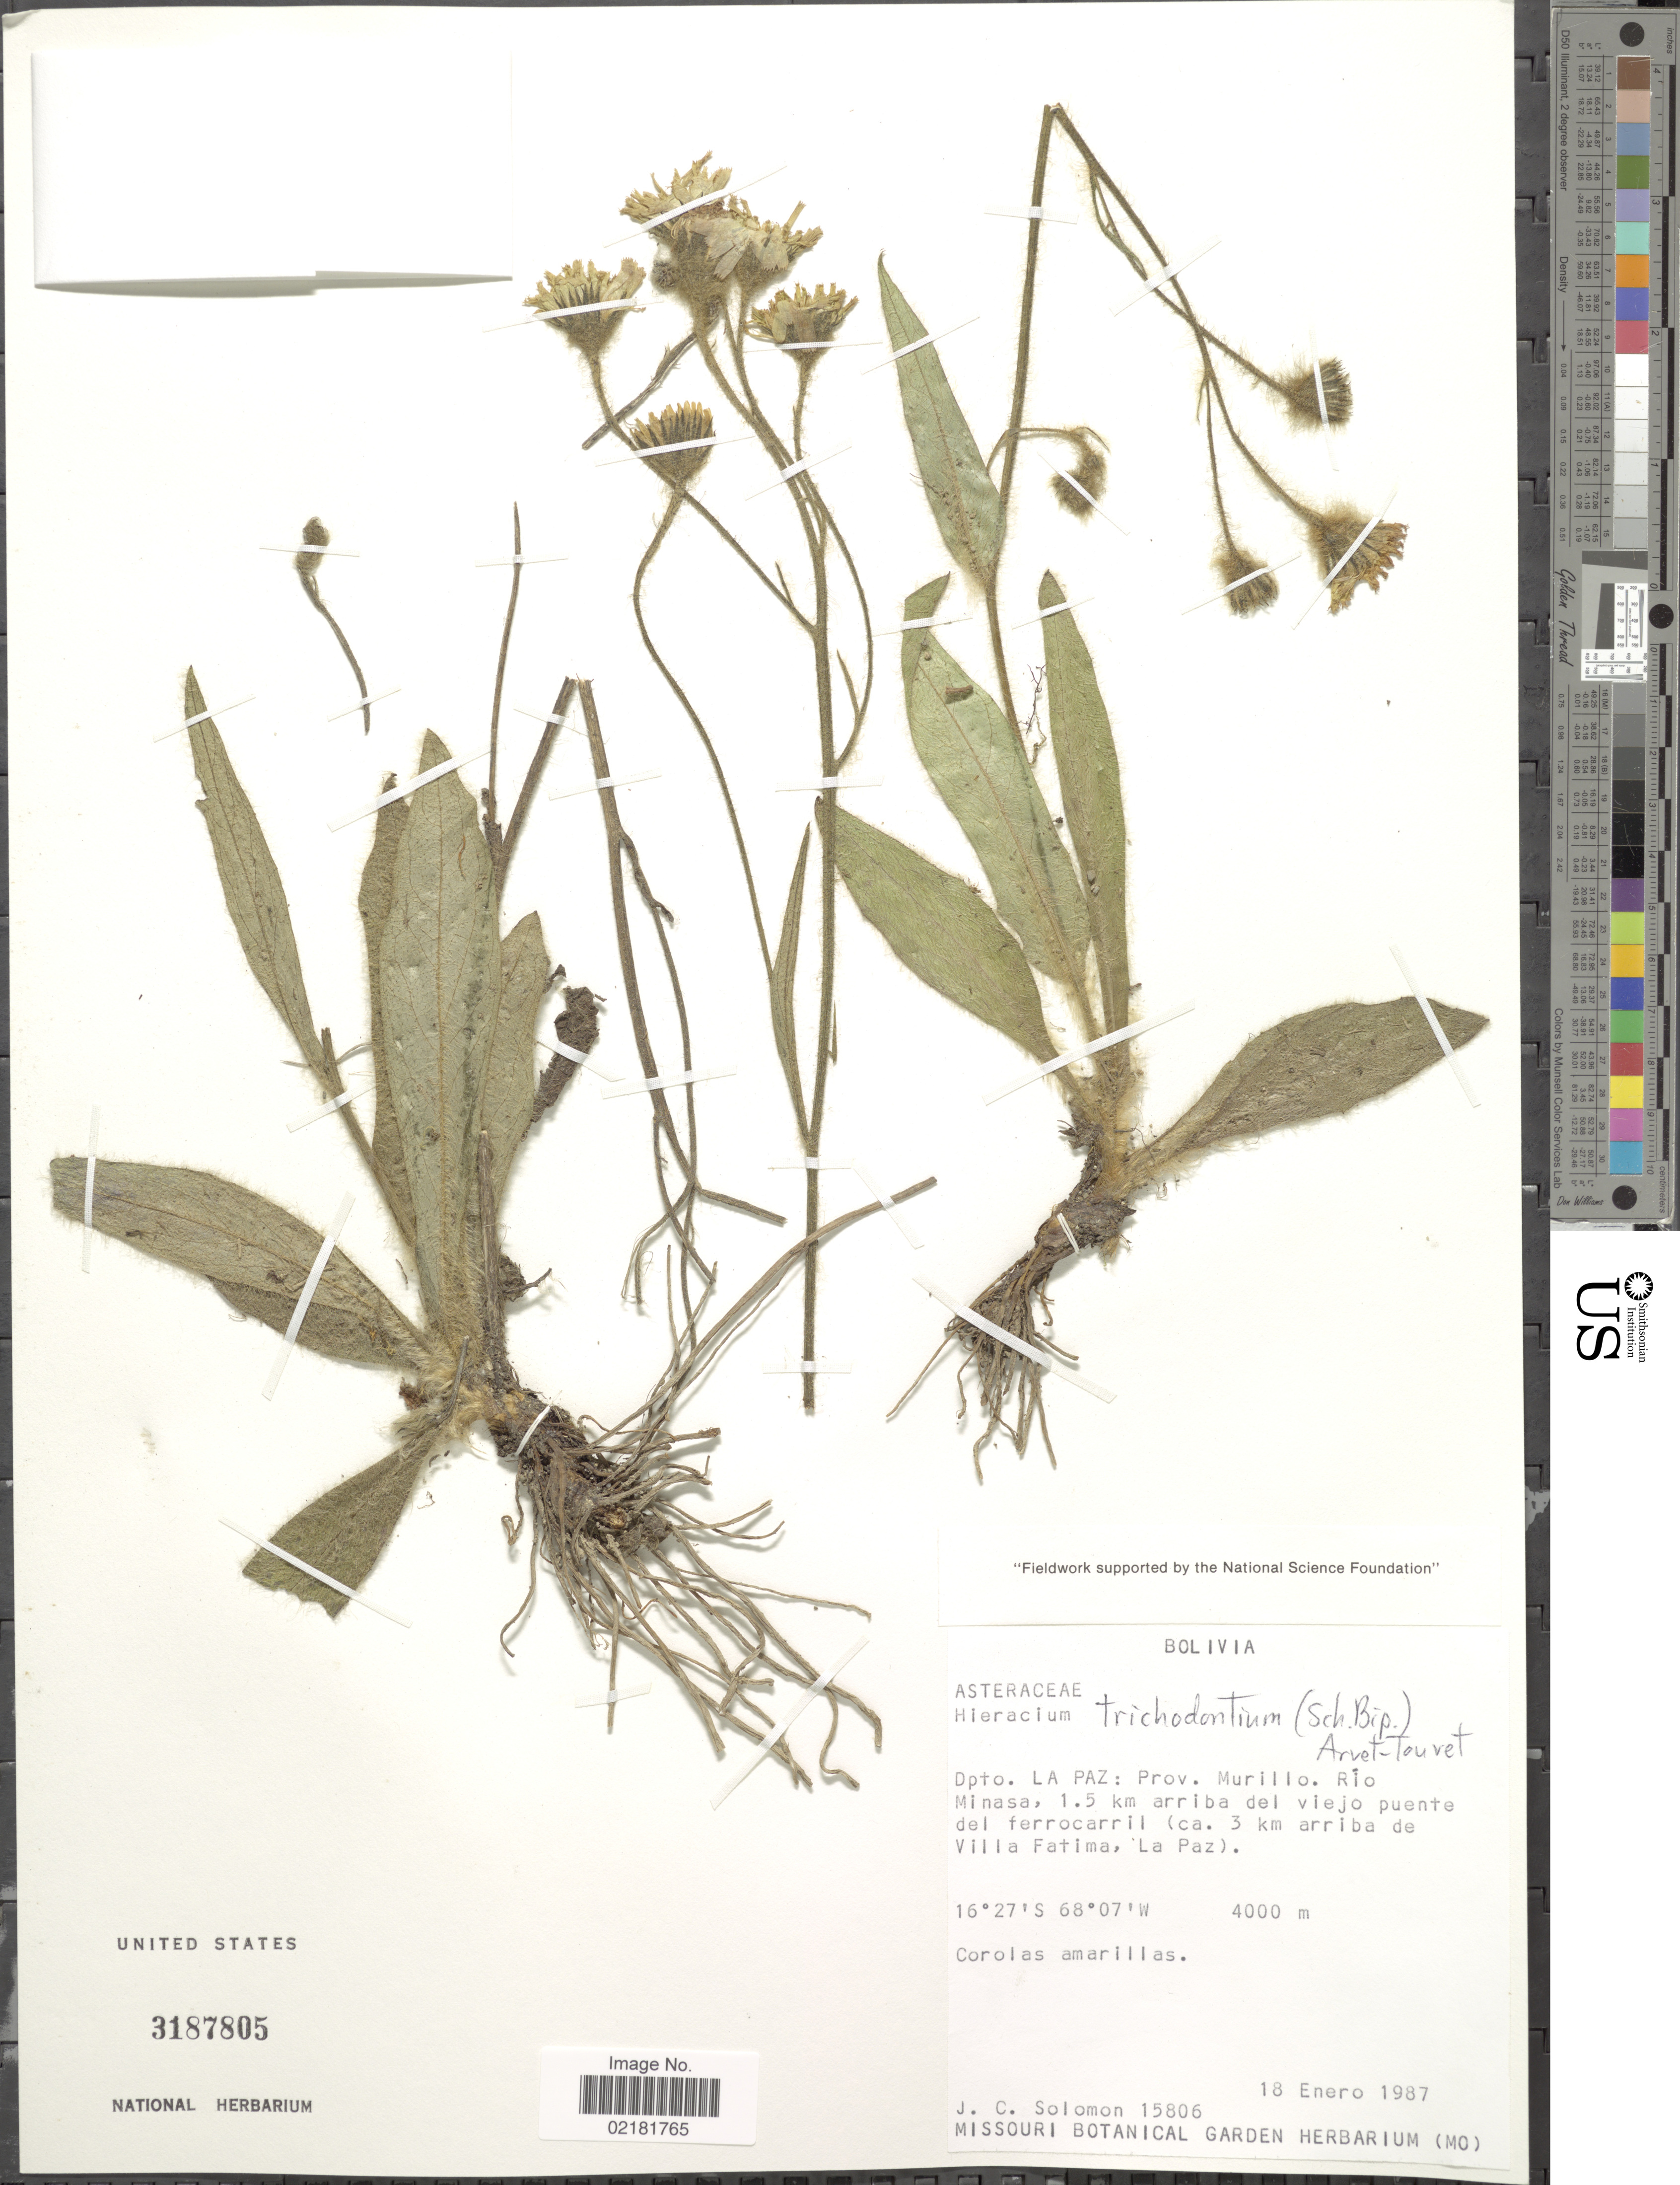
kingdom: Plantae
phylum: Tracheophyta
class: Magnoliopsida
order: Asterales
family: Asteraceae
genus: Hieracium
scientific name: Hieracium trichodontum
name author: (Sch. Bip.) Arvet-Touvet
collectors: J. C. Solomon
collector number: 15806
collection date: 1987-01-18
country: Bolivia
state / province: La Paz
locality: Prov. Murillo, Rio Minasa, 1.5 km arriba del viejo puente del ferrocarril (ca. 3 km arriba de Villa Fatima).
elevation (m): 4000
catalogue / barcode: US 3187805